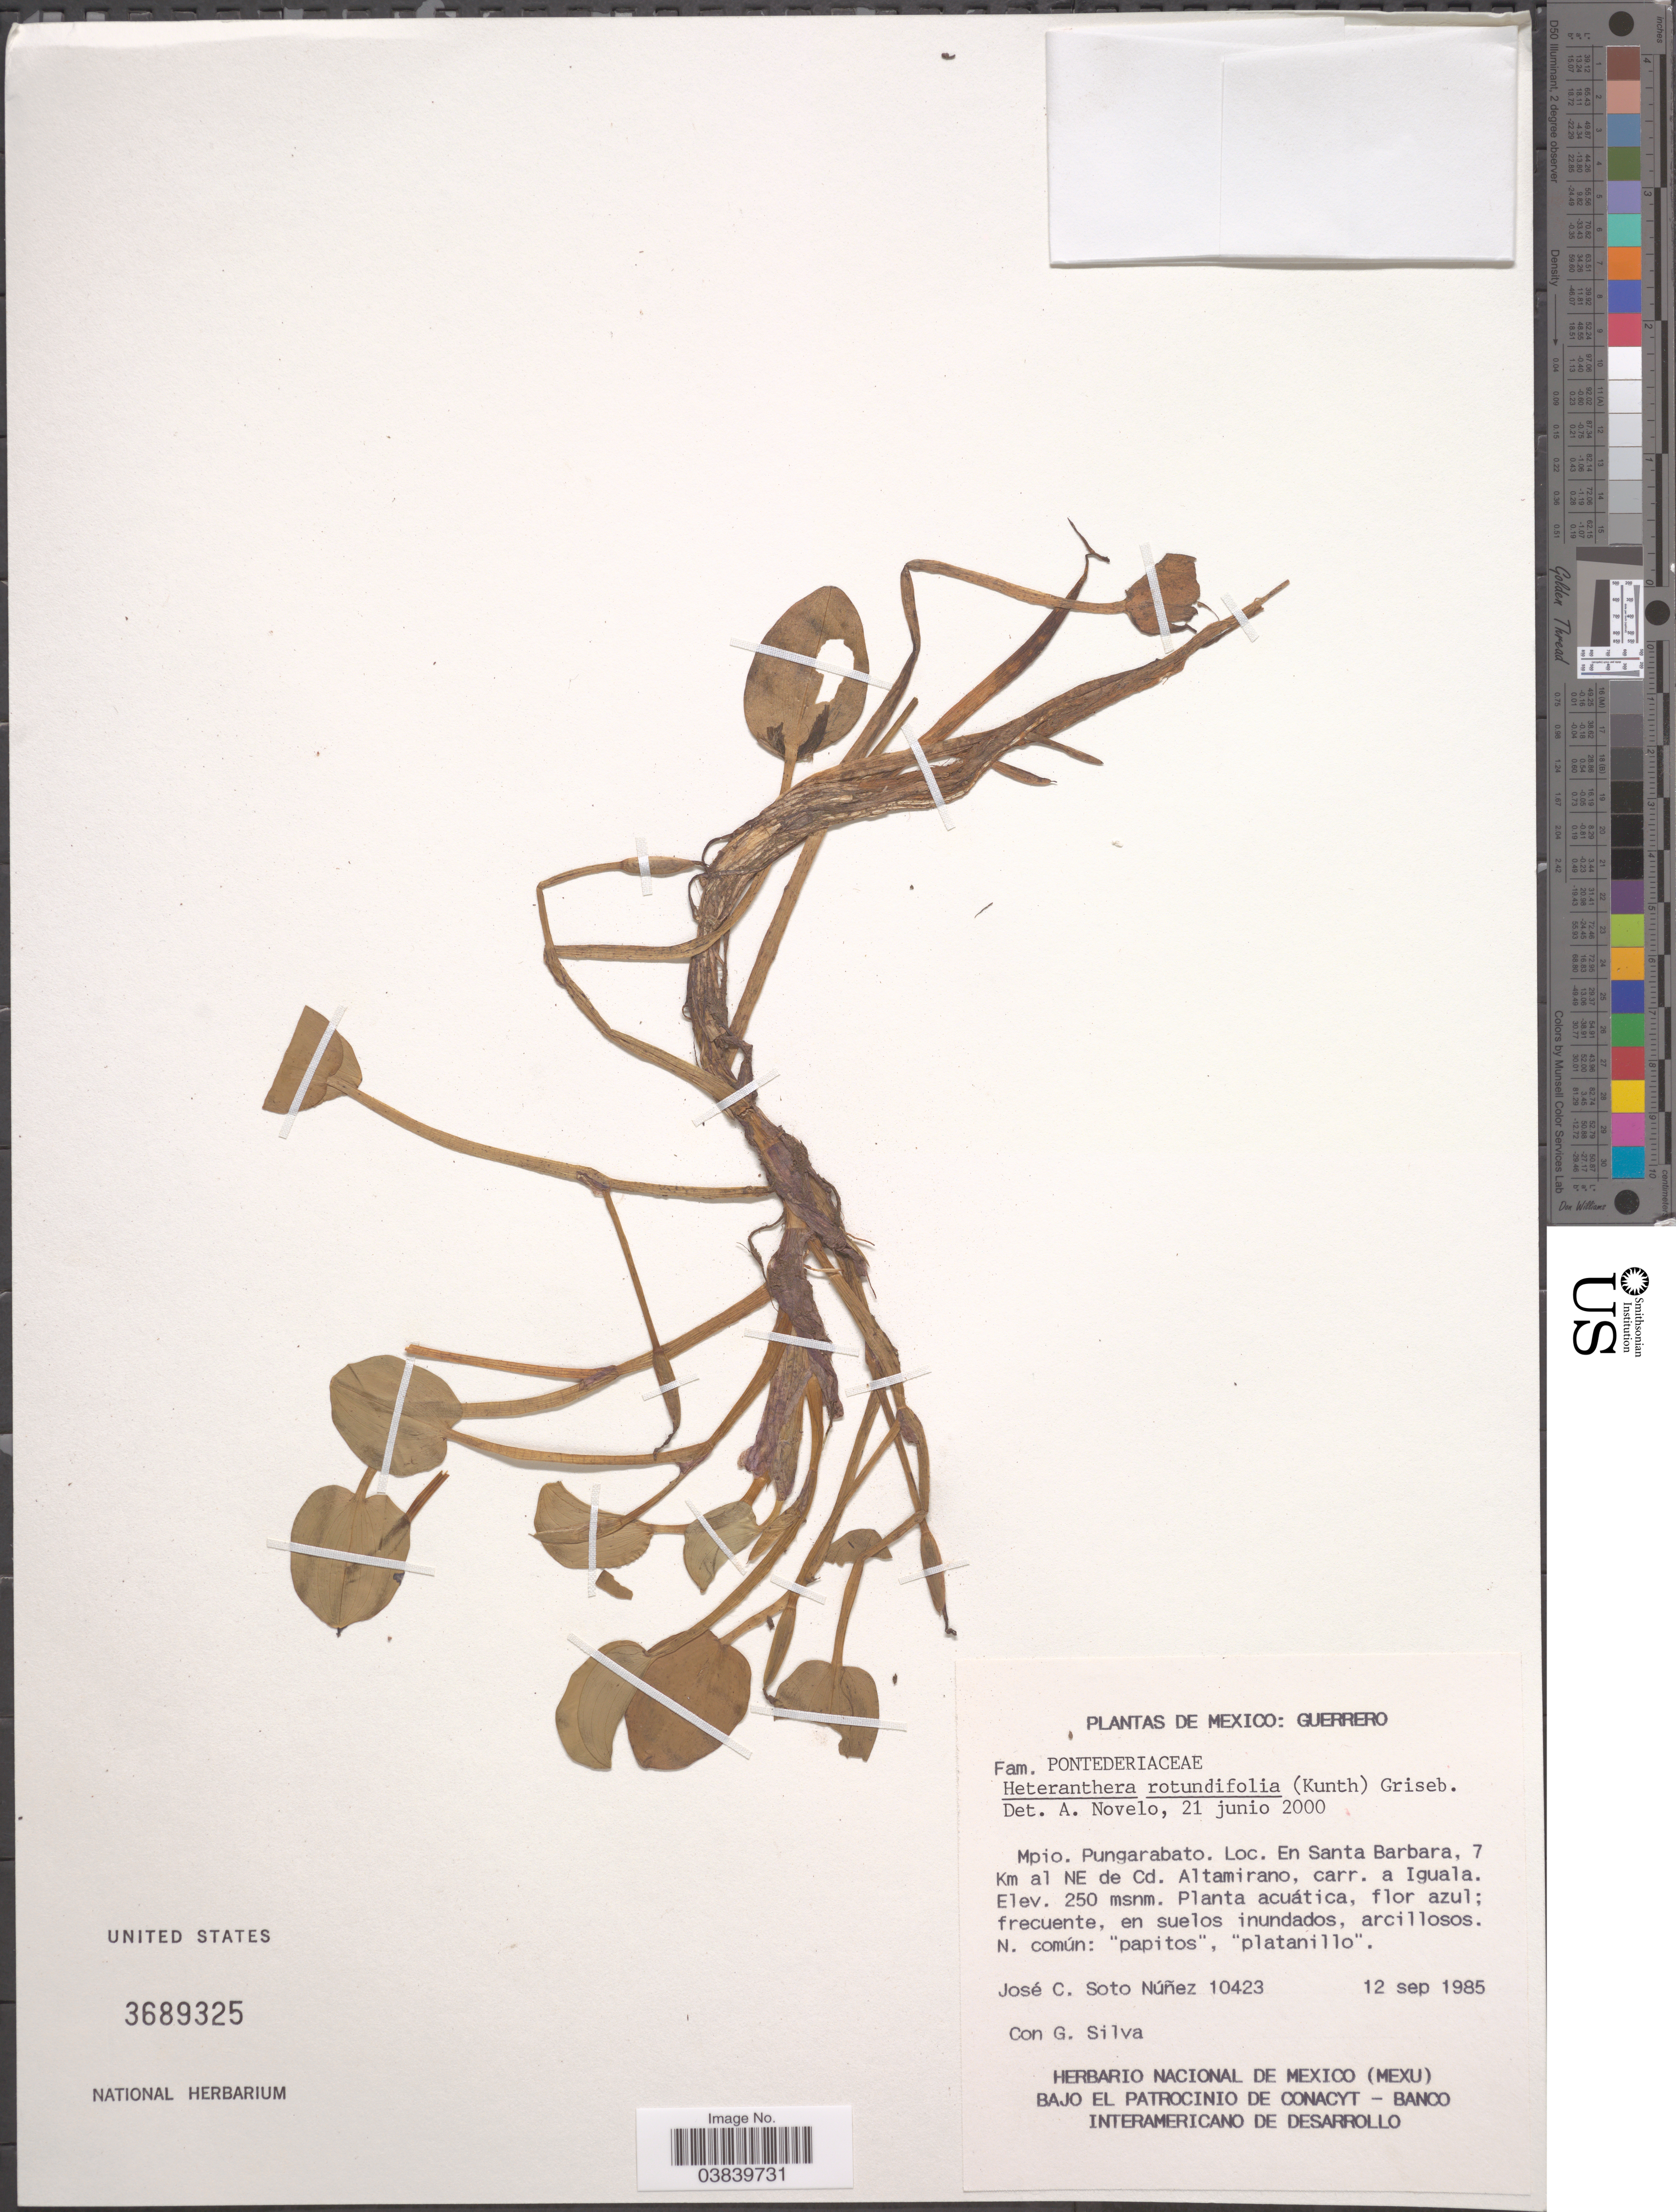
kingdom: Plantae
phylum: Tracheophyta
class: Liliopsida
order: Commelinales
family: Pontederiaceae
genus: Heteranthera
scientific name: Heteranthera rotundifolia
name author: (Kunth) Griseb.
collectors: J. Soto & G. Silva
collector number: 10423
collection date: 1985-09-12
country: Mexico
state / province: Guerrero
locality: Mpio. Pungarabato. En Santa Barbara, 7 Km al NE de Cd. Altamirano, carr. a Iguala.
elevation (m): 250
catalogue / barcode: US 3689325